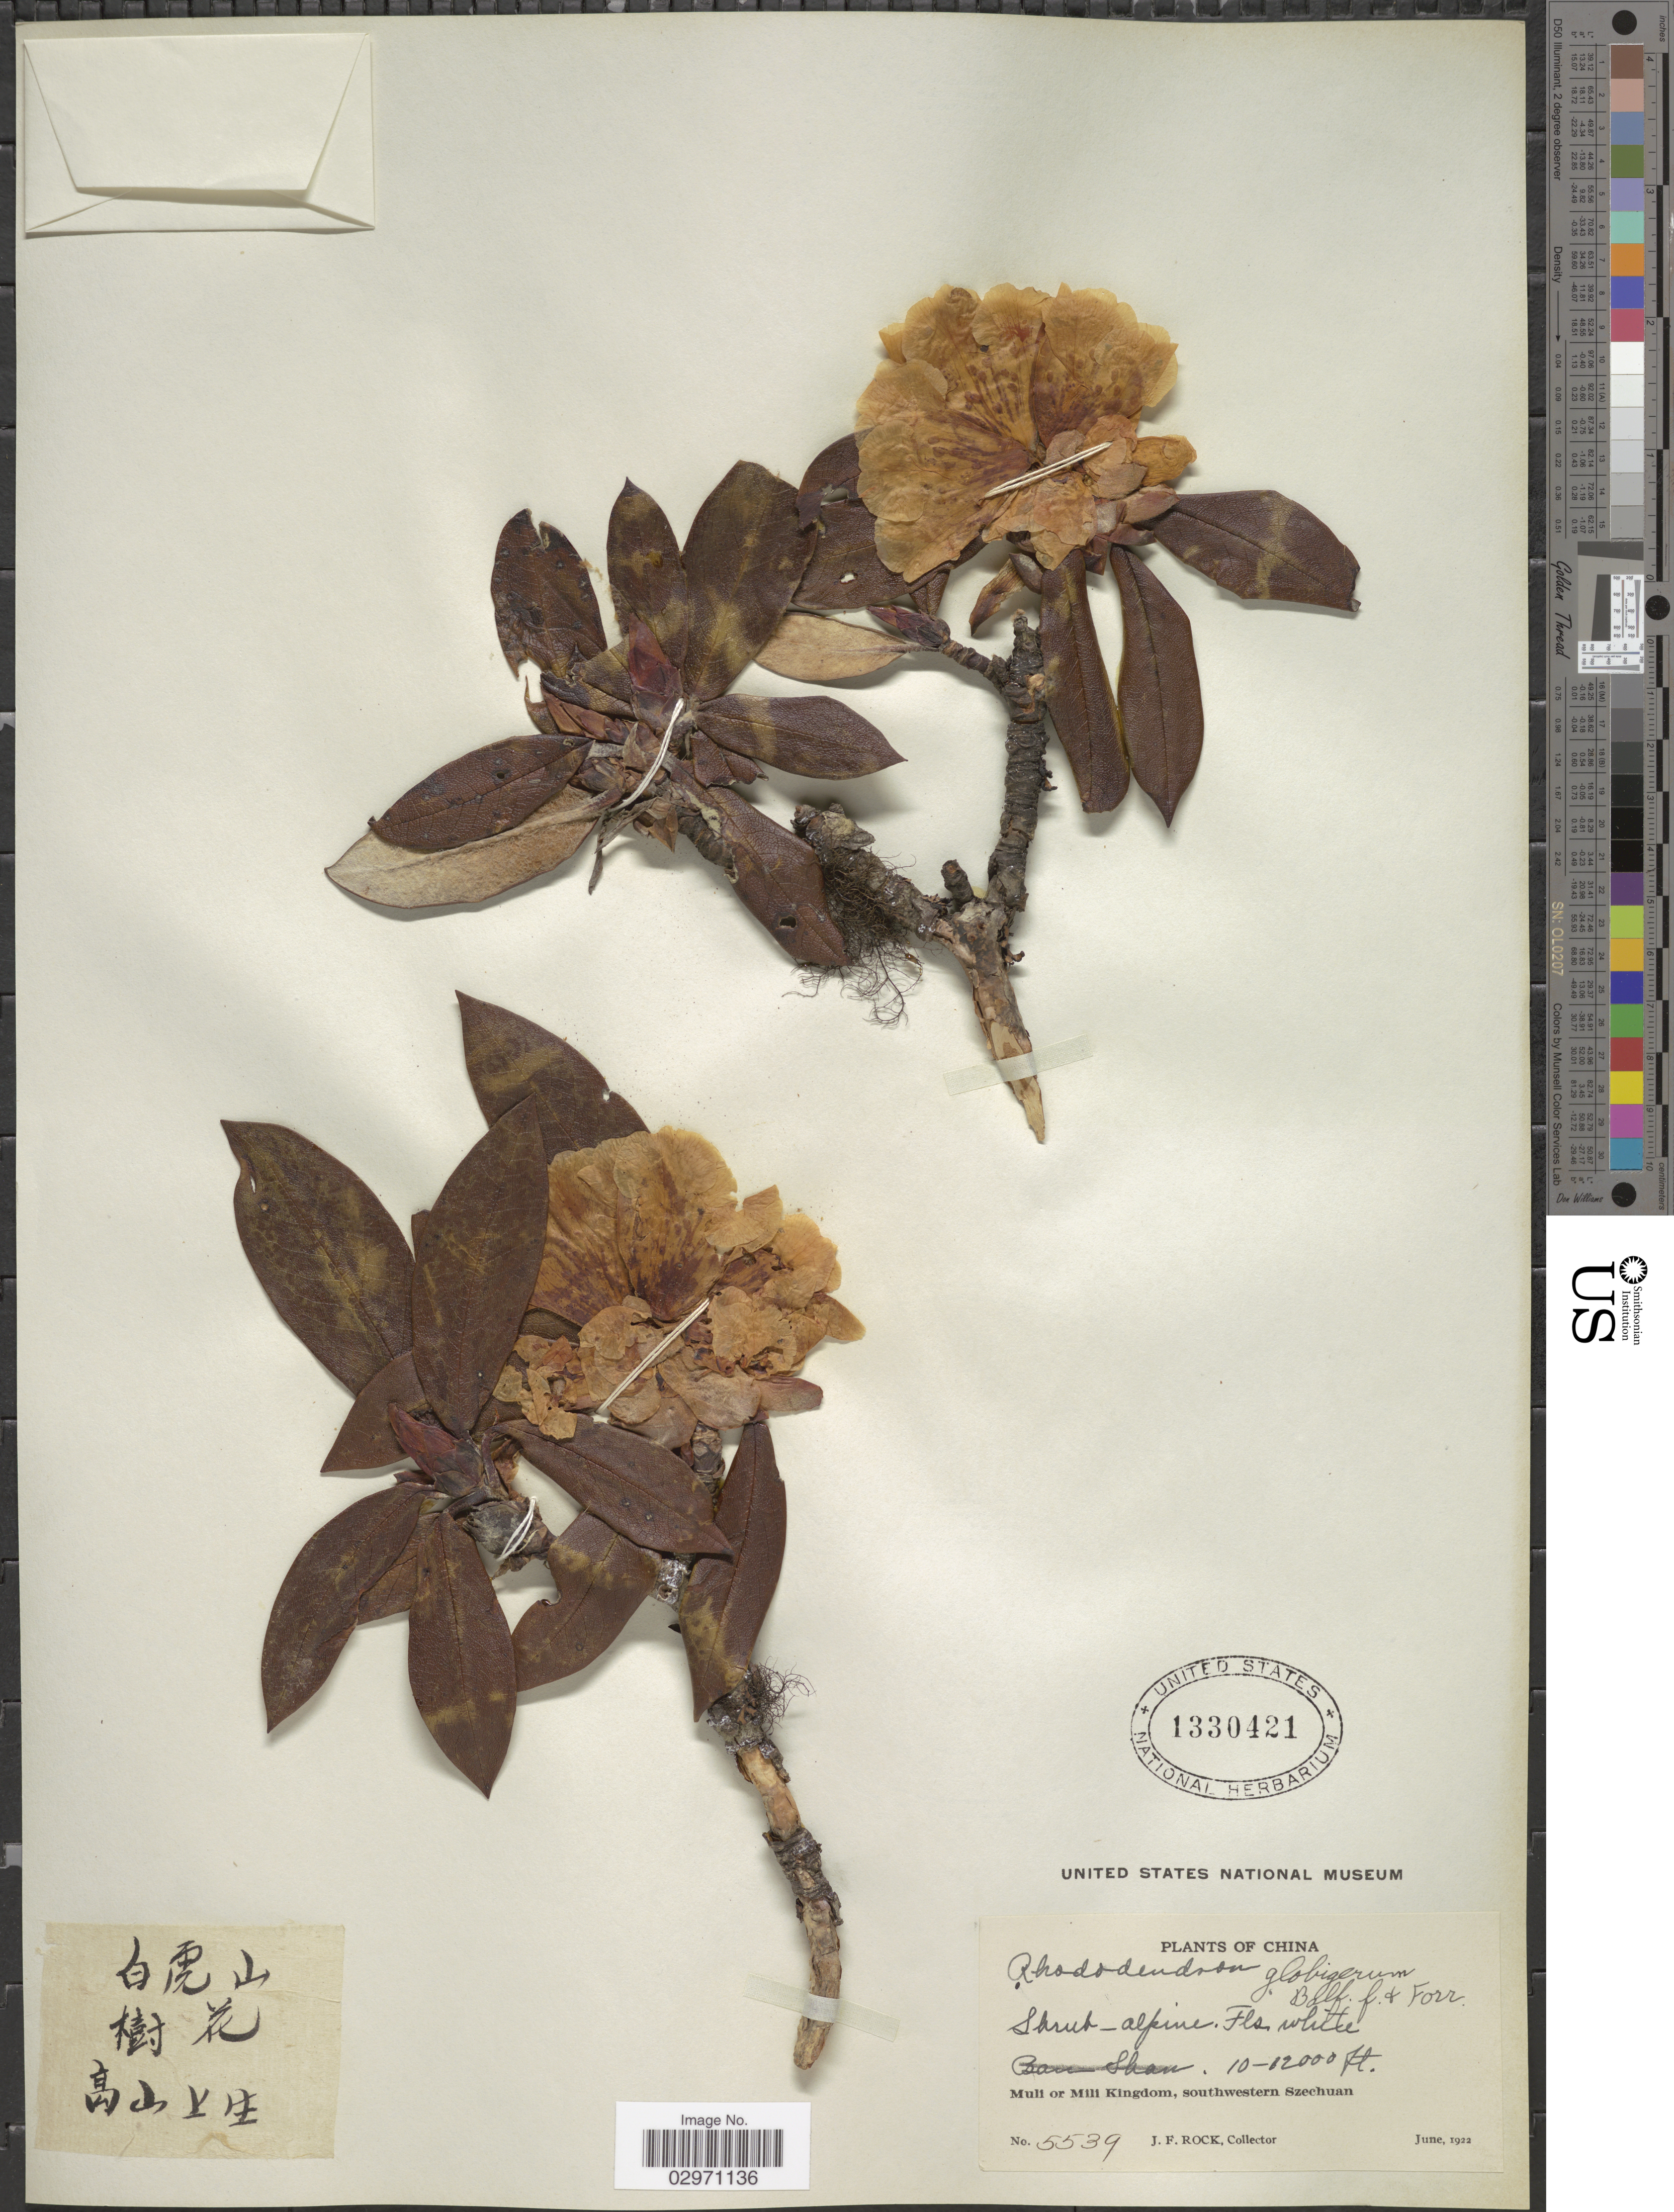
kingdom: Plantae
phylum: Tracheophyta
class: Magnoliopsida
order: Ericales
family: Ericaceae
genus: Rhododendron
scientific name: Rhododendron globigerum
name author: Balf. f. & Forrest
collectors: J. Rock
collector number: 5539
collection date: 1922-06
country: China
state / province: Sichuan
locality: Muli or Mili Kingdom, southwestern Szechuan.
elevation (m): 3048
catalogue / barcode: US 1330421